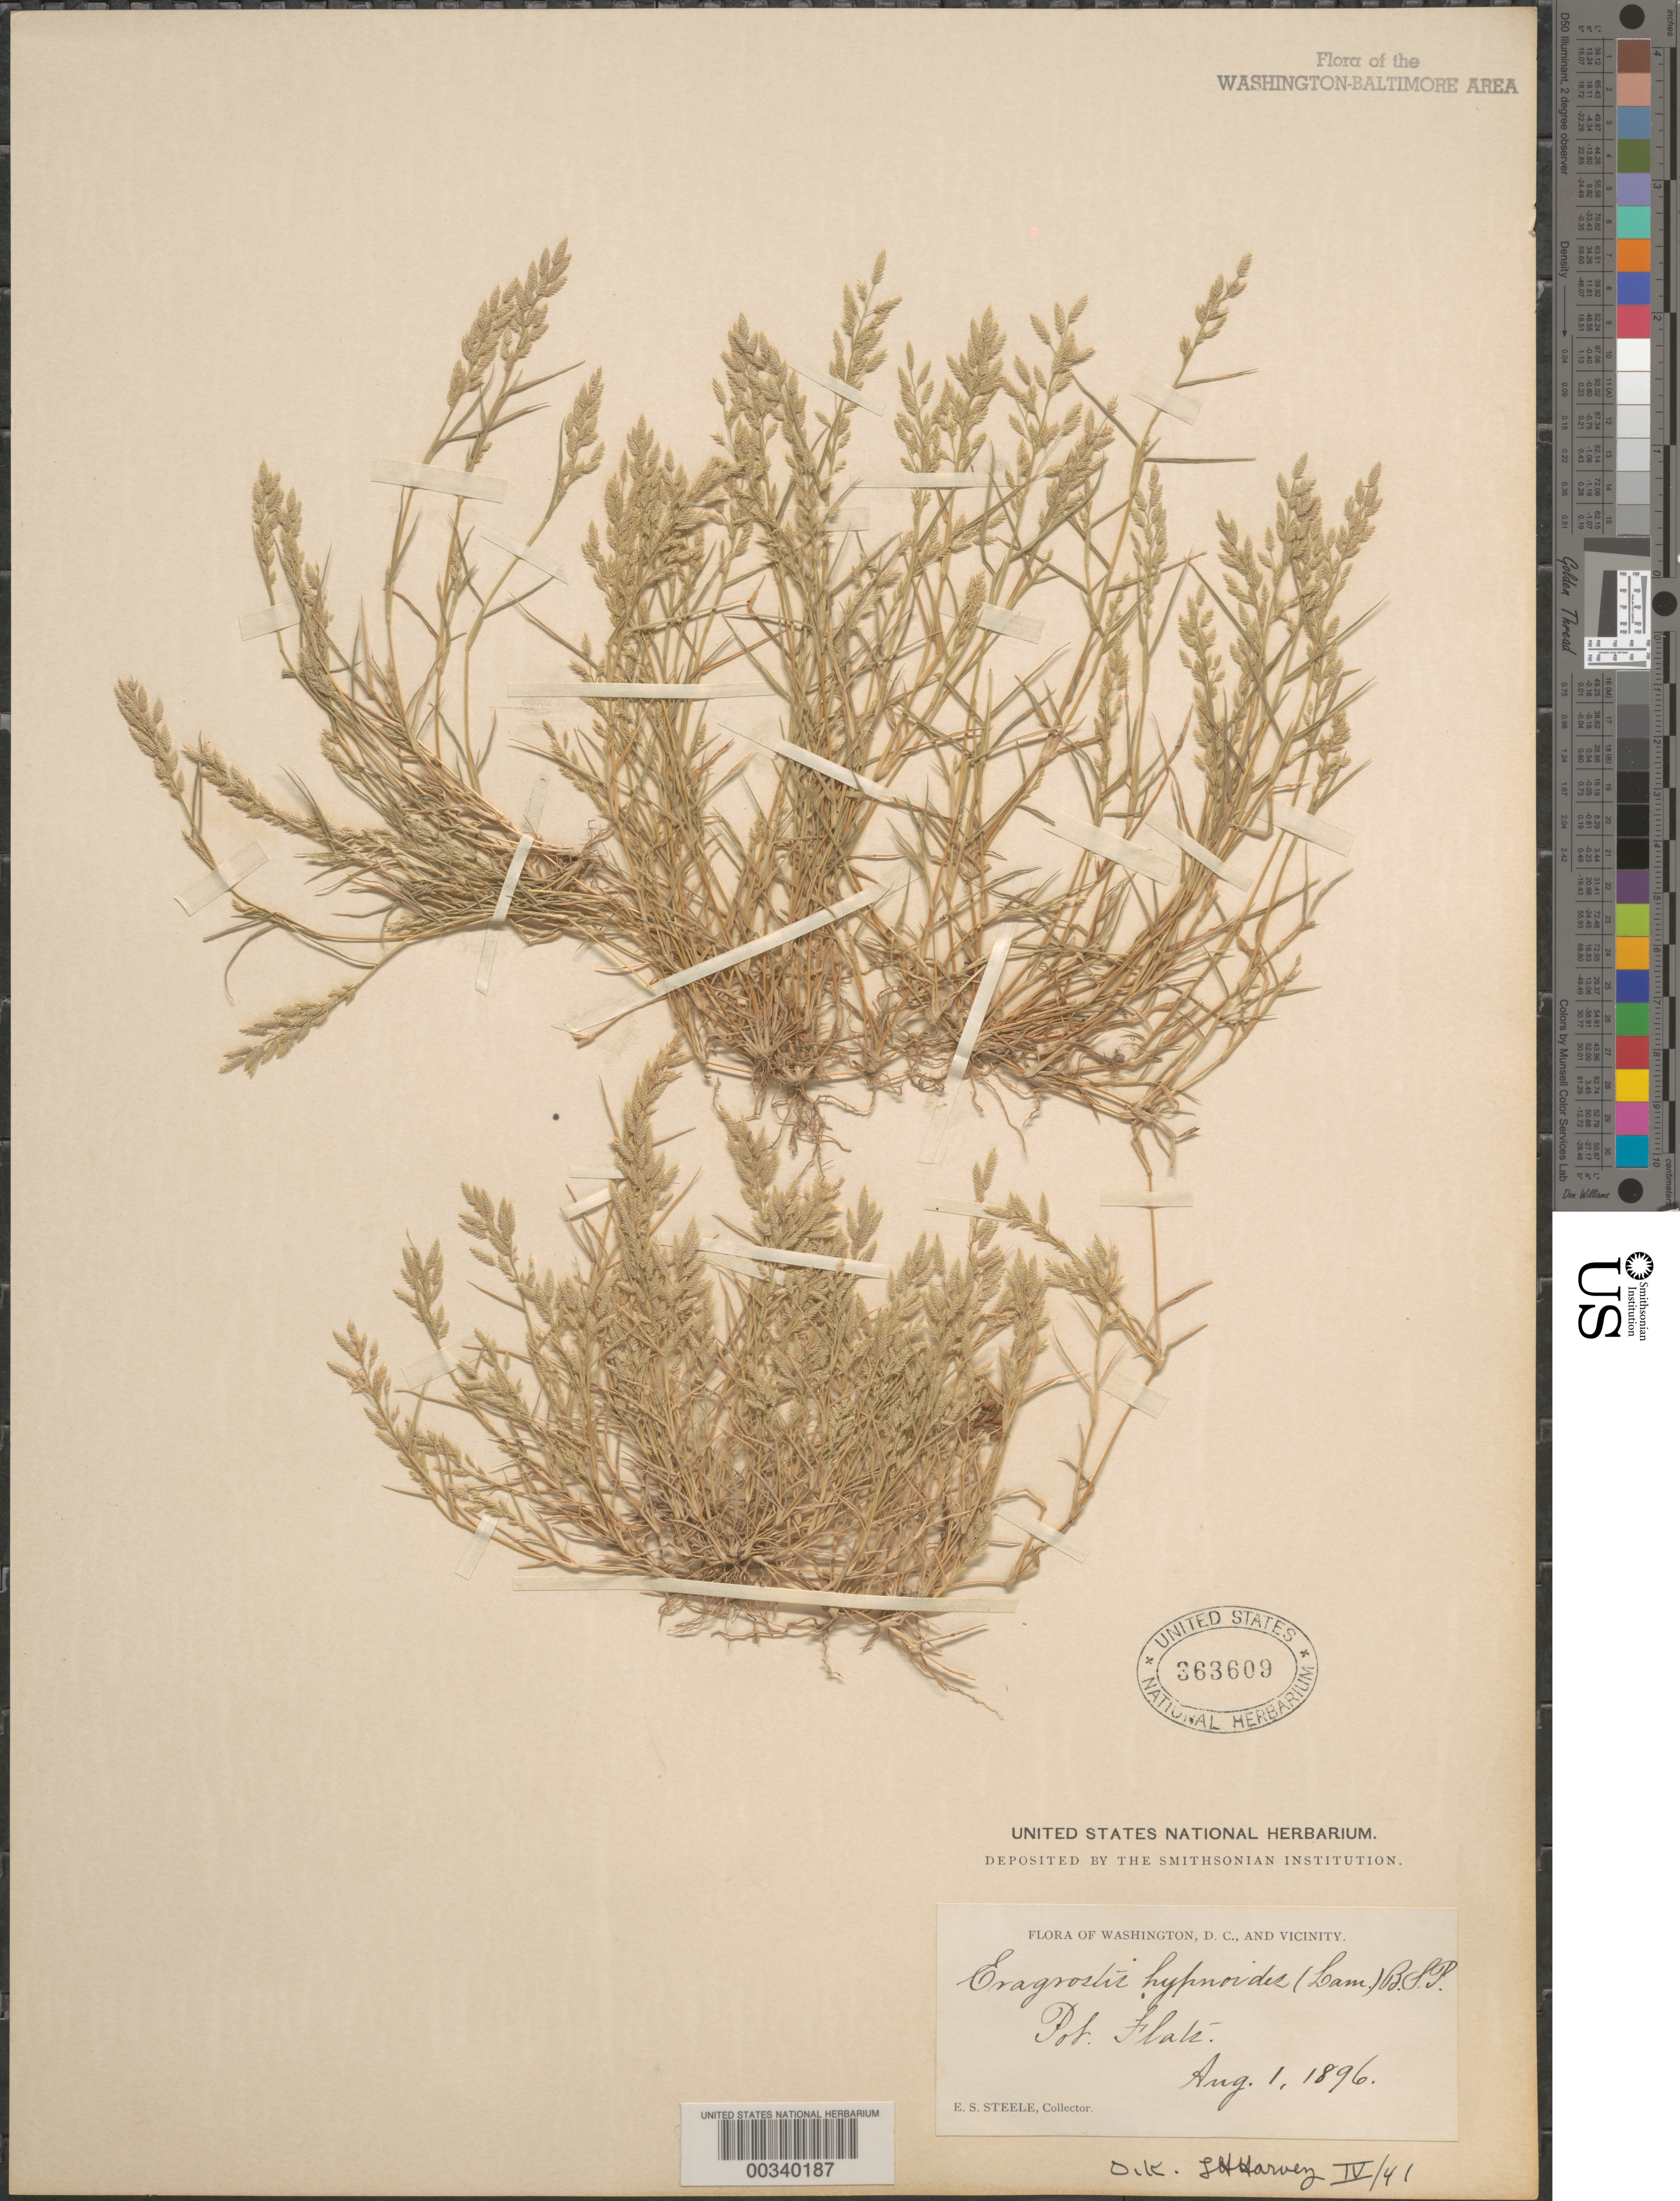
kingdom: Plantae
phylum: Tracheophyta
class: Liliopsida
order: Poales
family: Poaceae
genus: Eragrostis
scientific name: Eragrostis hypnoides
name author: (Lam.) Britton, Stearns & Poggenb.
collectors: E. Steele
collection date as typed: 01 Aug 1896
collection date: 1896-08-01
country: United States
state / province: District of Columbia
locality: Potomac Flats C. and O. Canal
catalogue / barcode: US 363609